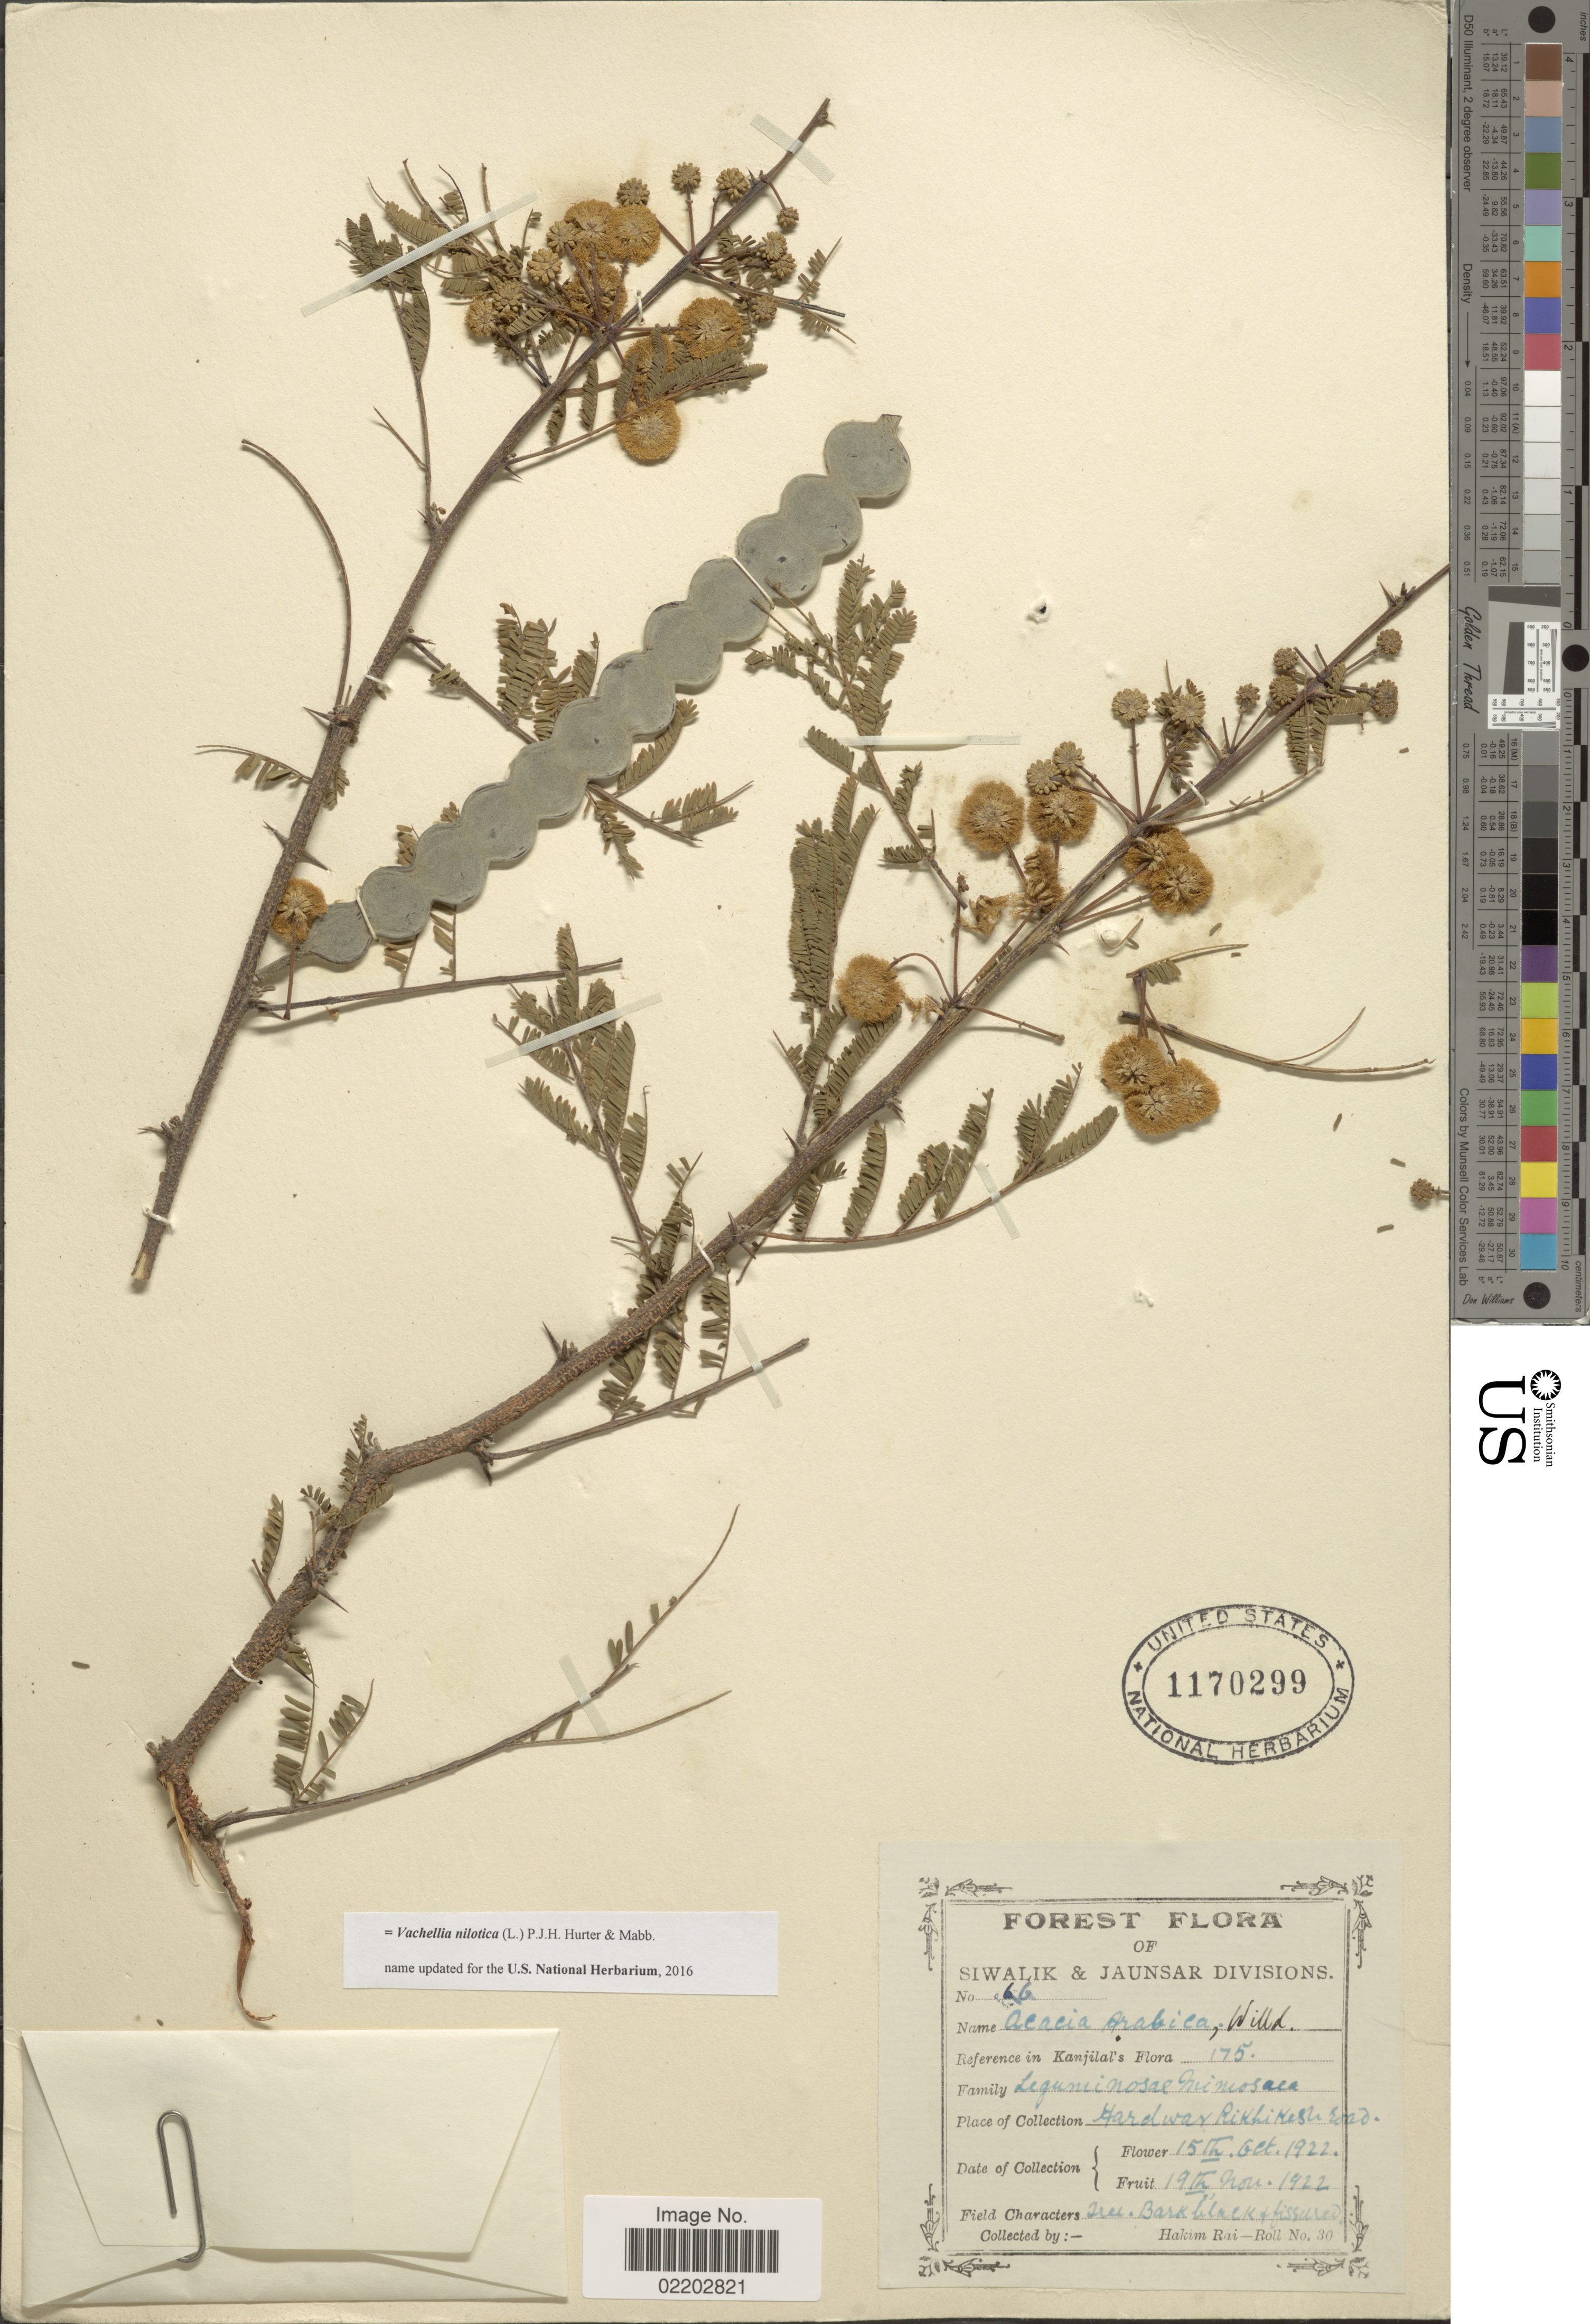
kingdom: Plantae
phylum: Tracheophyta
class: Magnoliopsida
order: Fabales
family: Fabaceae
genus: Vachellia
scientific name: Vachellia nilotica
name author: (L.) P.J.H. Hurter & Mabb.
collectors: H. Rai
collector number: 30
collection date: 1922-10-15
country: India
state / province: Uttarakhand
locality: Siwalik & Jaunsar Divisions. Hardwar Rikhikesh road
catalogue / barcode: US 1170299